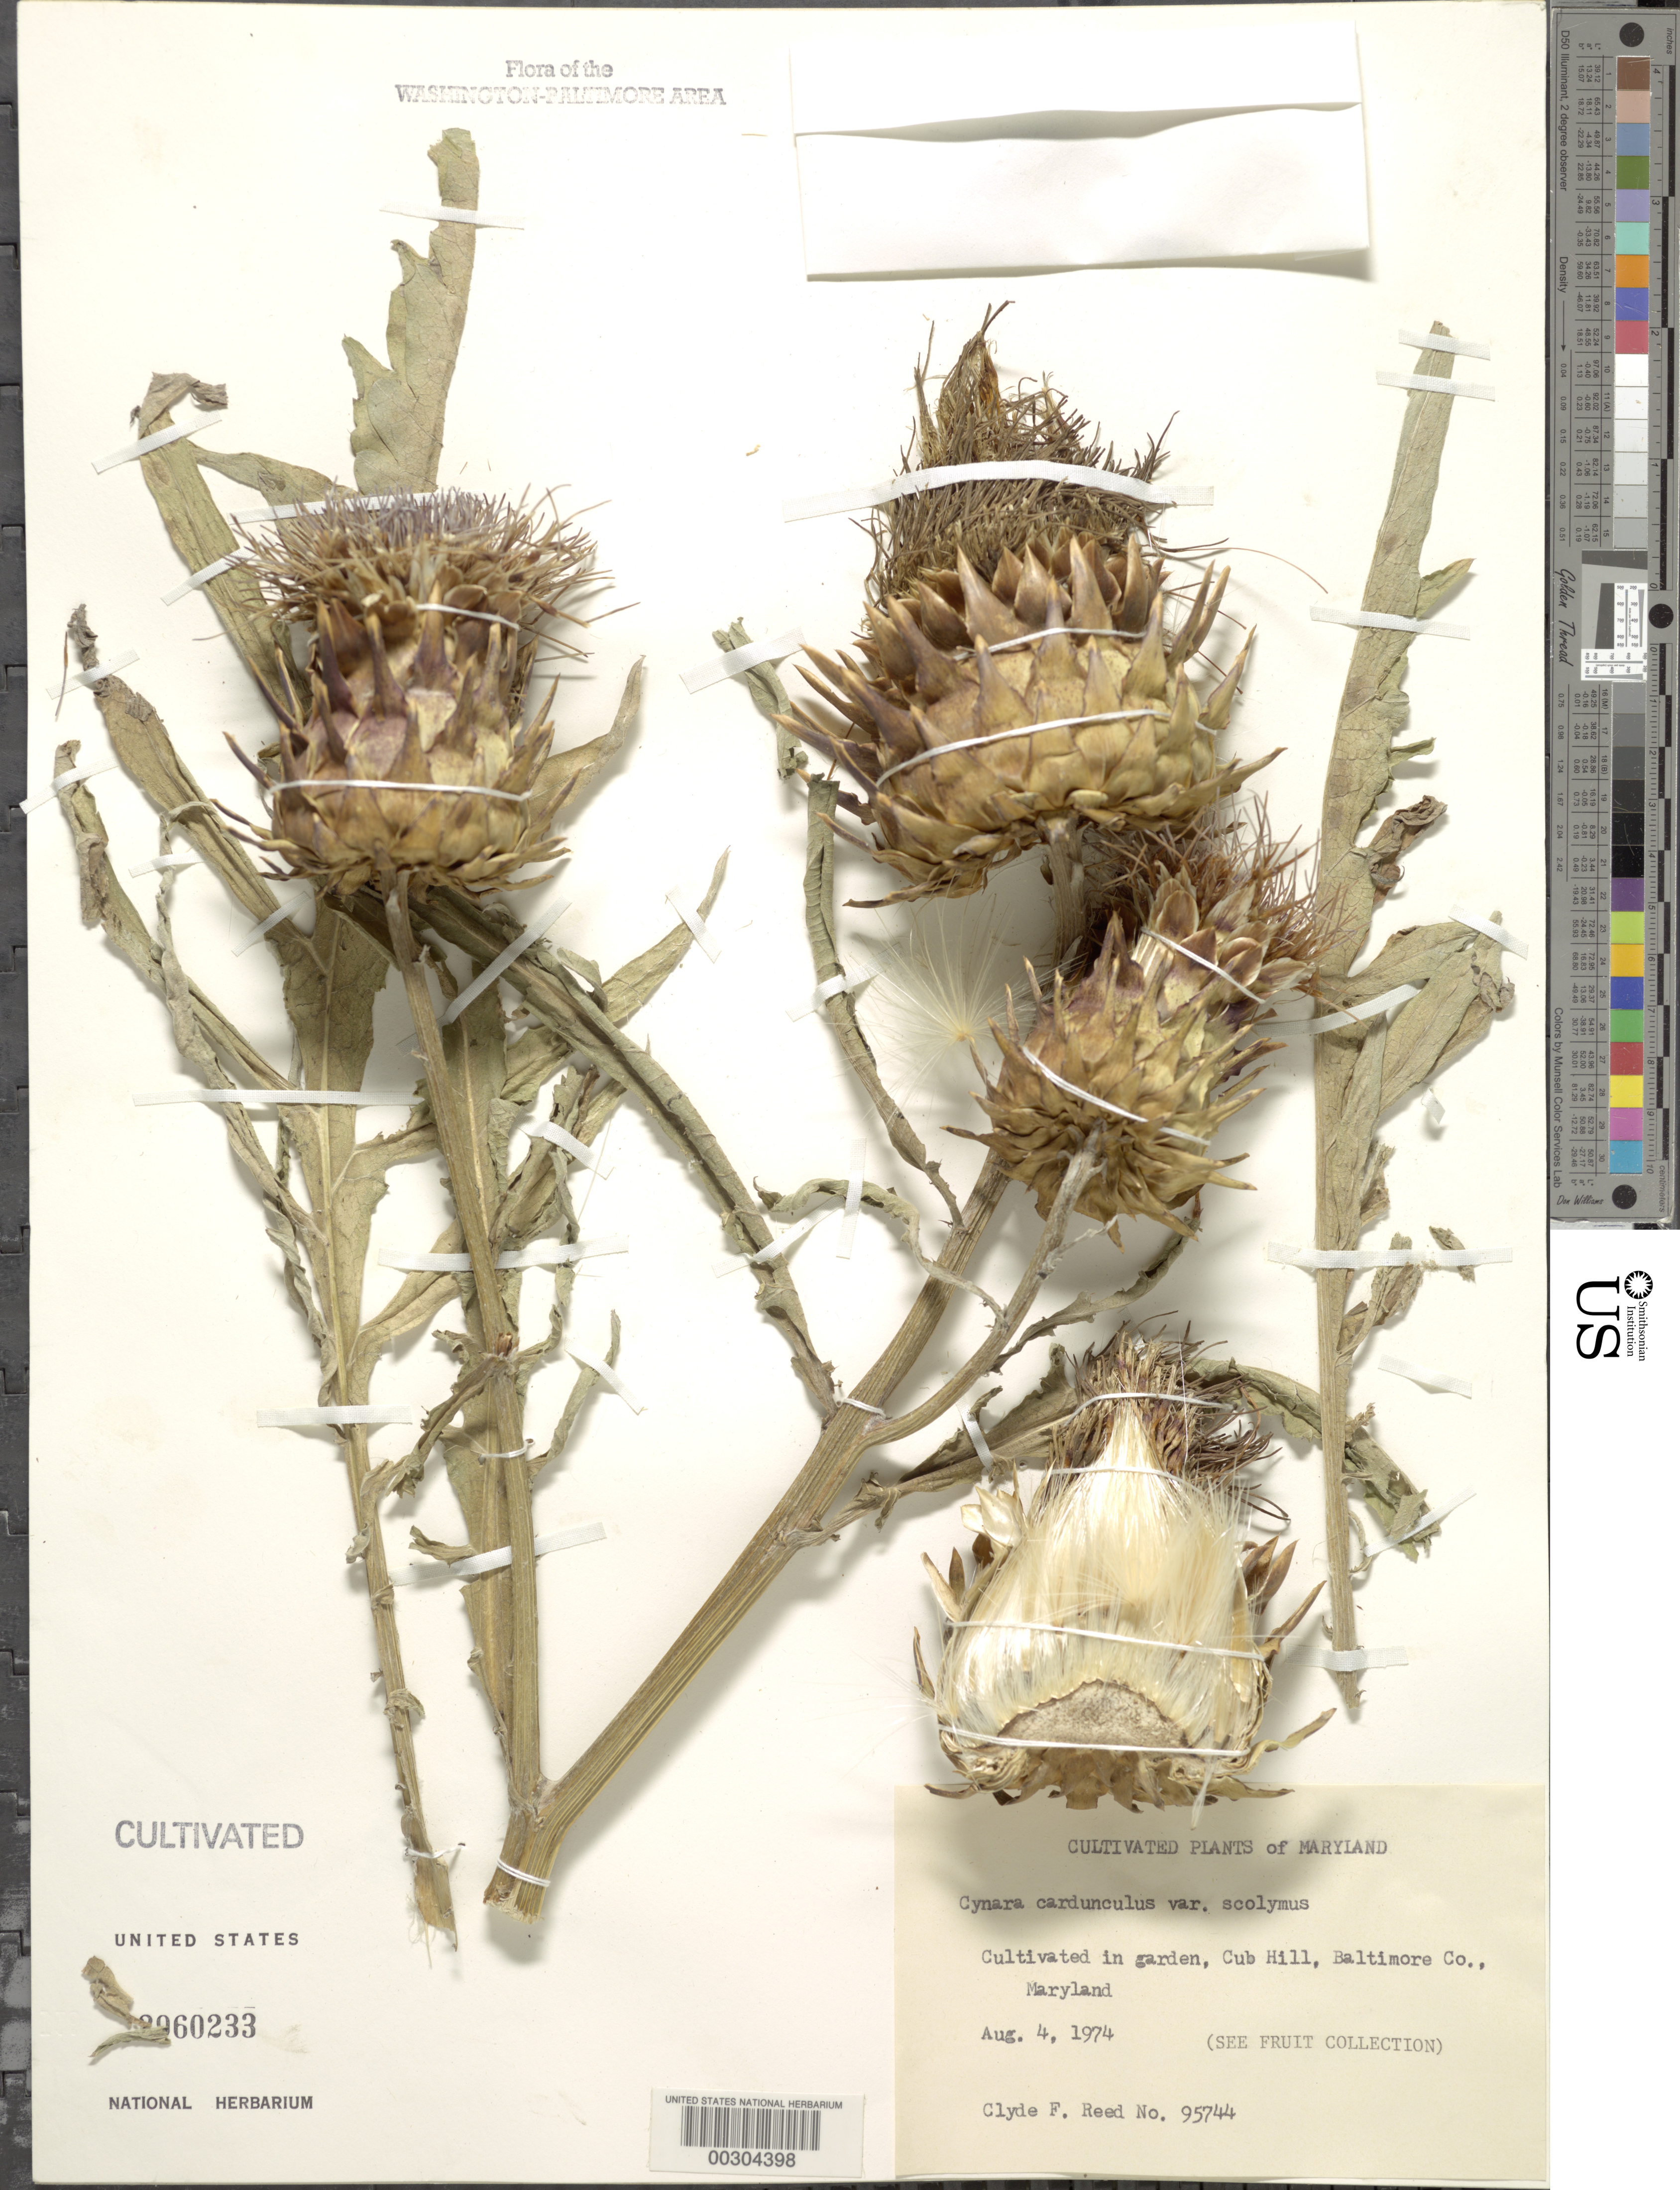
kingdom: Plantae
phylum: Tracheophyta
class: Magnoliopsida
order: Asterales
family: Asteraceae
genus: Cynara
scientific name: Cynara cardunculus var. scolymus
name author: (L.) Benth.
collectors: C. F. Reed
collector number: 95744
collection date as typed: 04 Aug 1974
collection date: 1974-08-04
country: United States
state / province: Maryland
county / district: Baltimore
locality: Cub Hill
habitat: Garden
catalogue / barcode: US 2960233